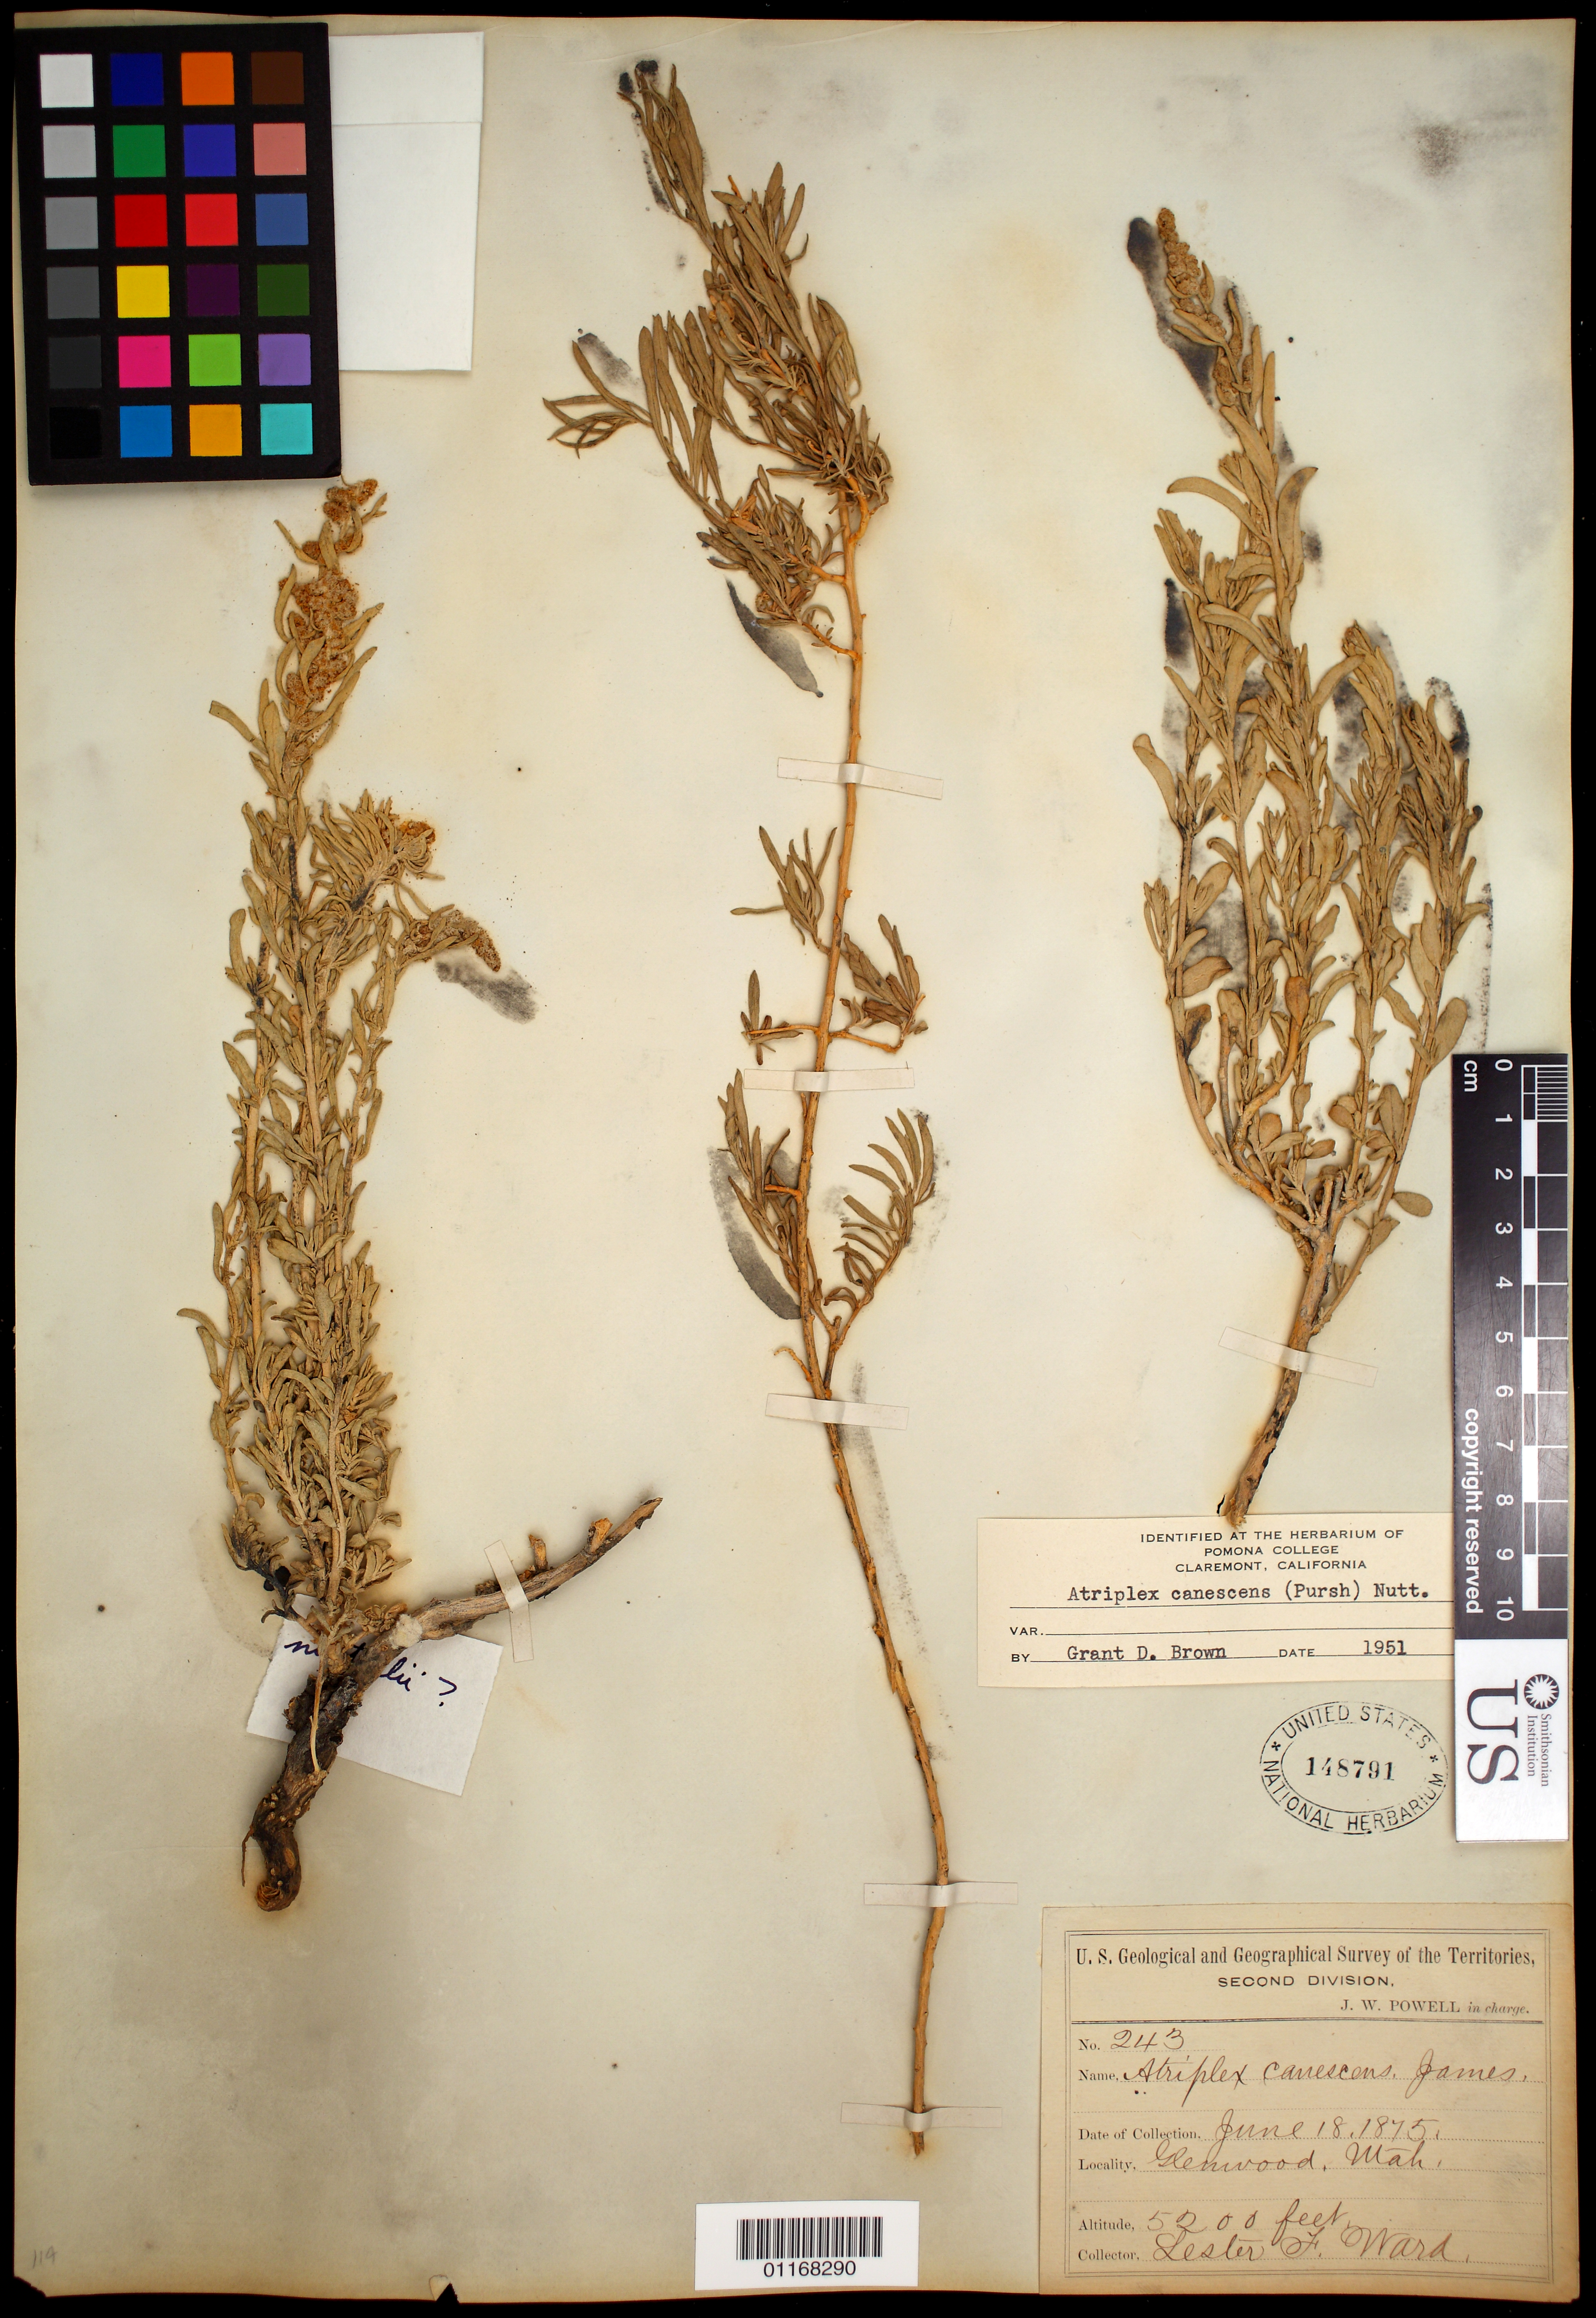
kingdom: Plantae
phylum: Tracheophyta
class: Magnoliopsida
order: Caryophyllales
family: Amaranthaceae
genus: Atriplex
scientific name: Atriplex canescens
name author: (Pursh) Nutt.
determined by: Brown, G. D.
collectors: L. F. Ward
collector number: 243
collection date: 1875-06-18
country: United States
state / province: Utah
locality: Glenwood.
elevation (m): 1585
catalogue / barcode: US 148791